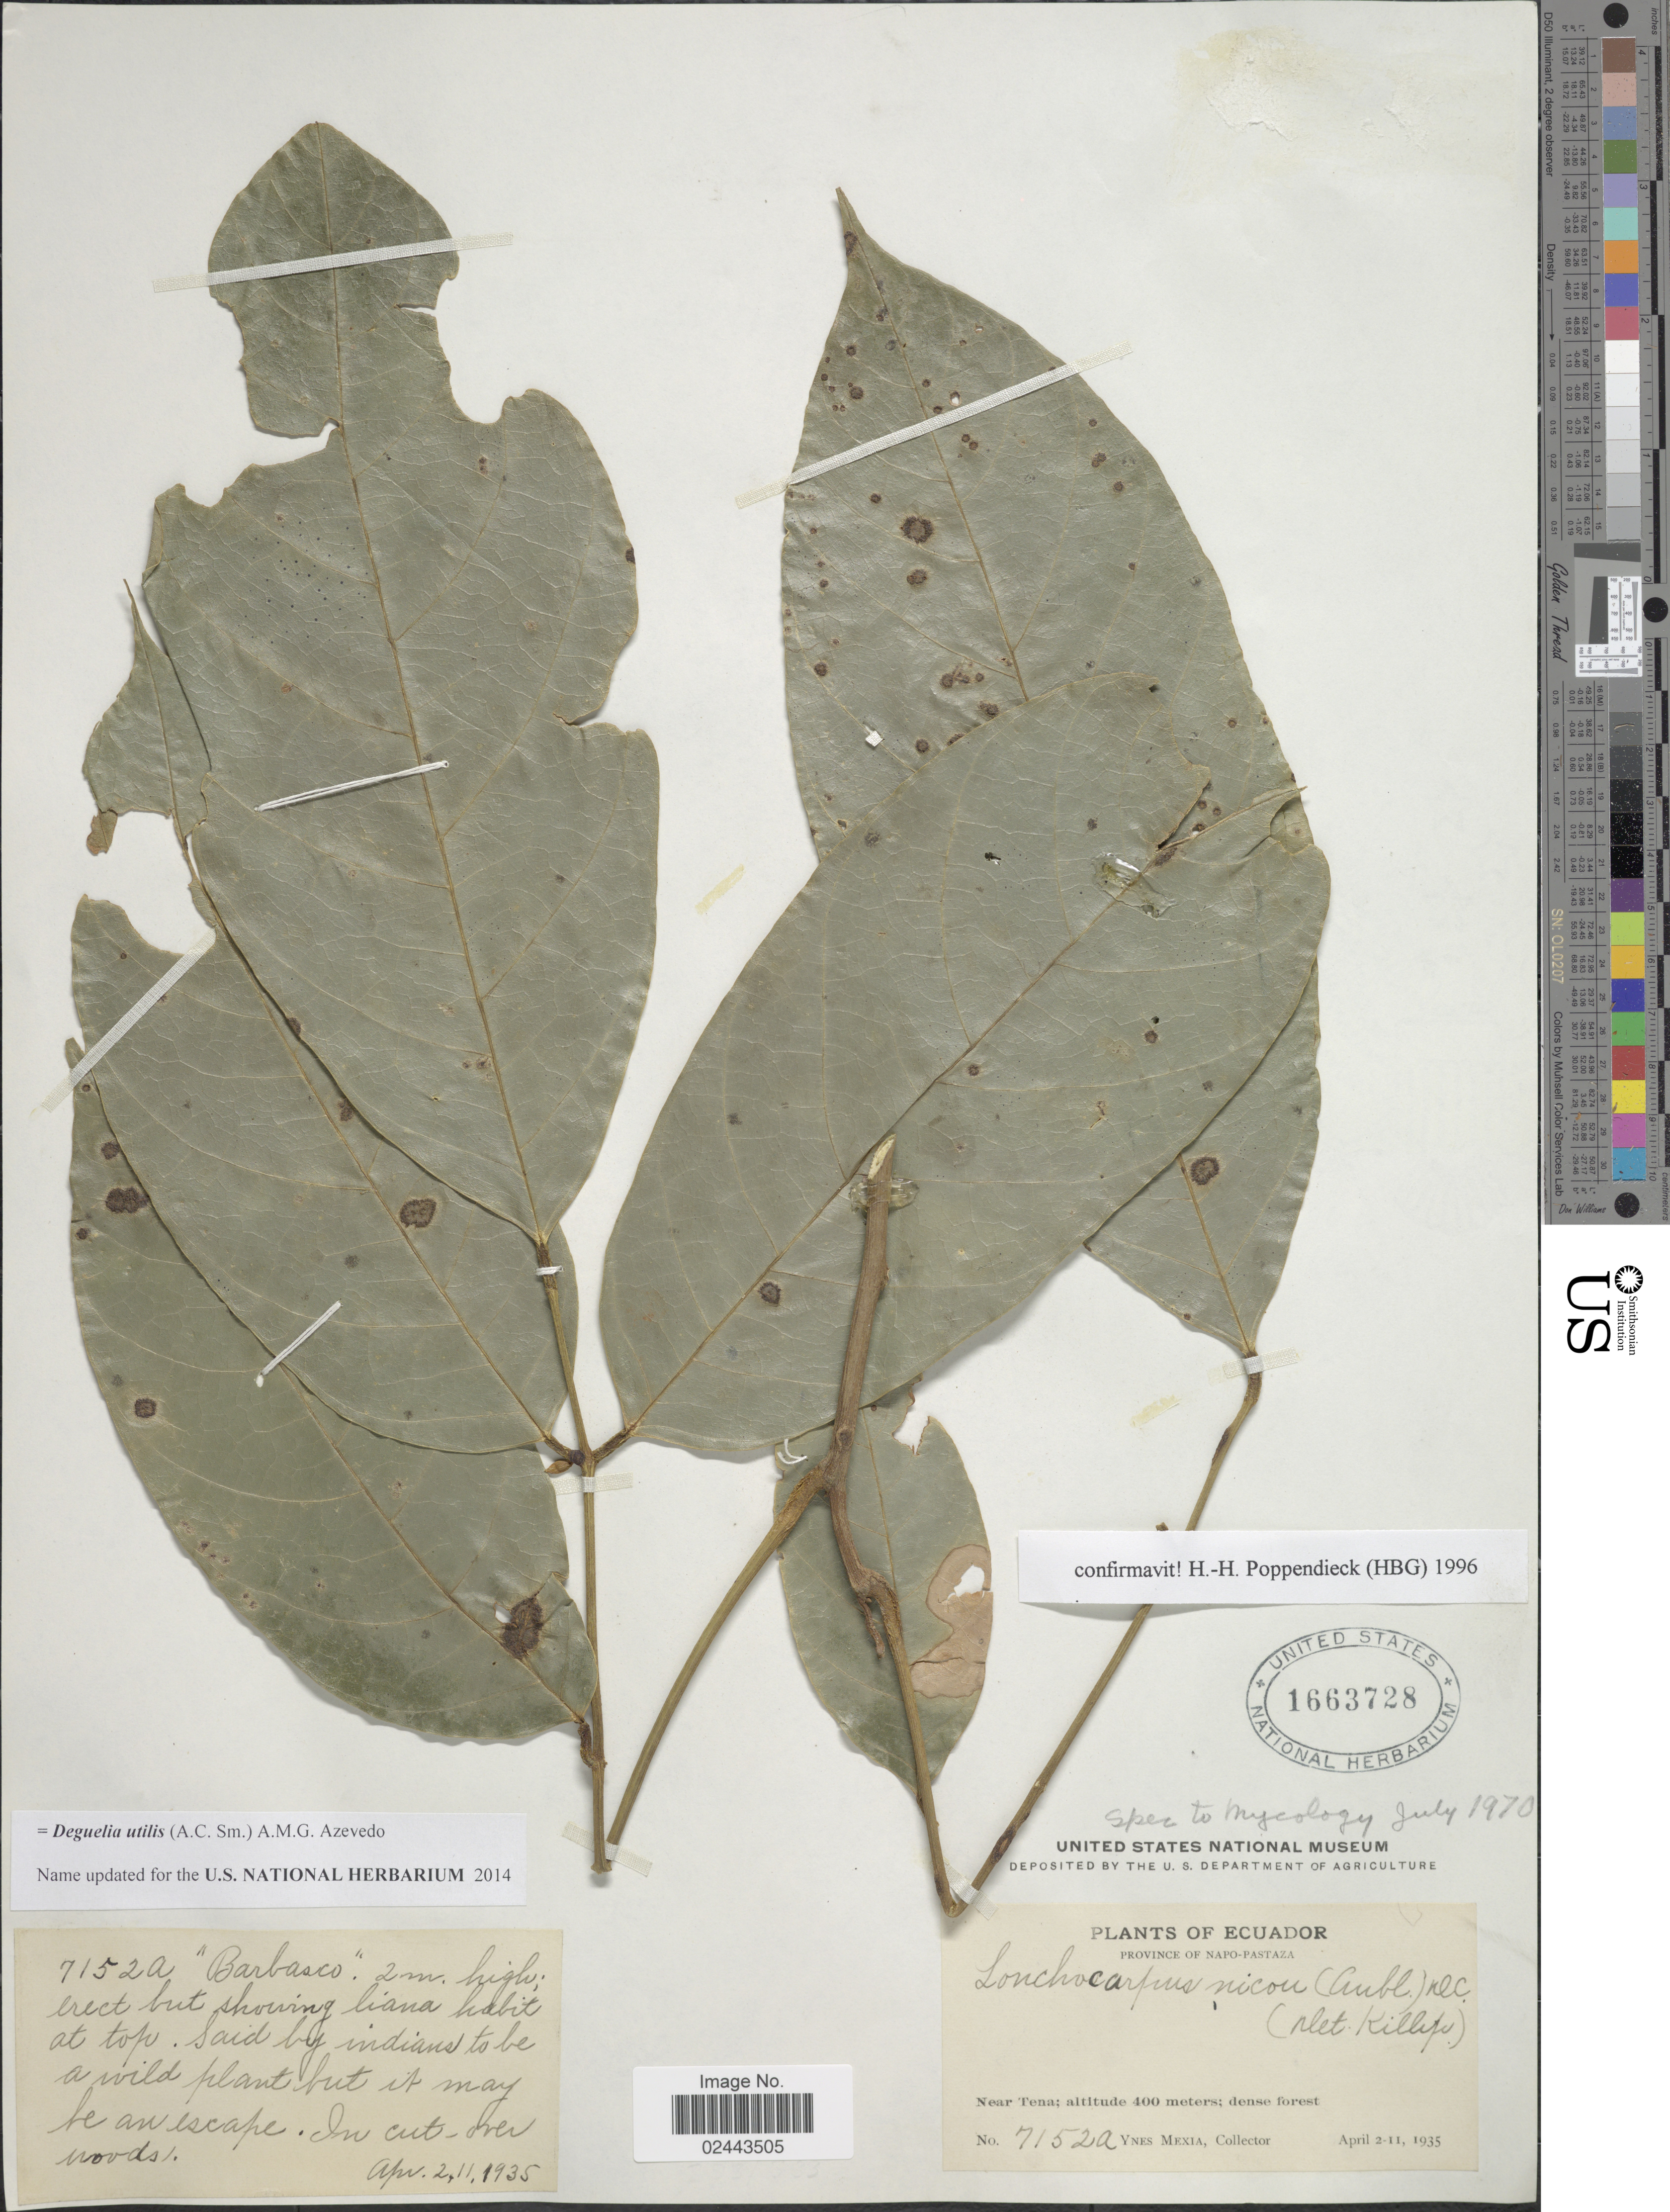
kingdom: Plantae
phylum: Tracheophyta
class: Magnoliopsida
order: Fabales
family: Fabaceae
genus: Deguelia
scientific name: Deguelia utilis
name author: (A.C. Sm.) A.M.G. Azevedo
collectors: Y. Mexia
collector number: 7152a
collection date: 1935-04-02/1935-04-11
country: Ecuador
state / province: Napo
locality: Province of Napo-Pastaza, near Tena; dense forest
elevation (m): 400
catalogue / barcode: US 1663728